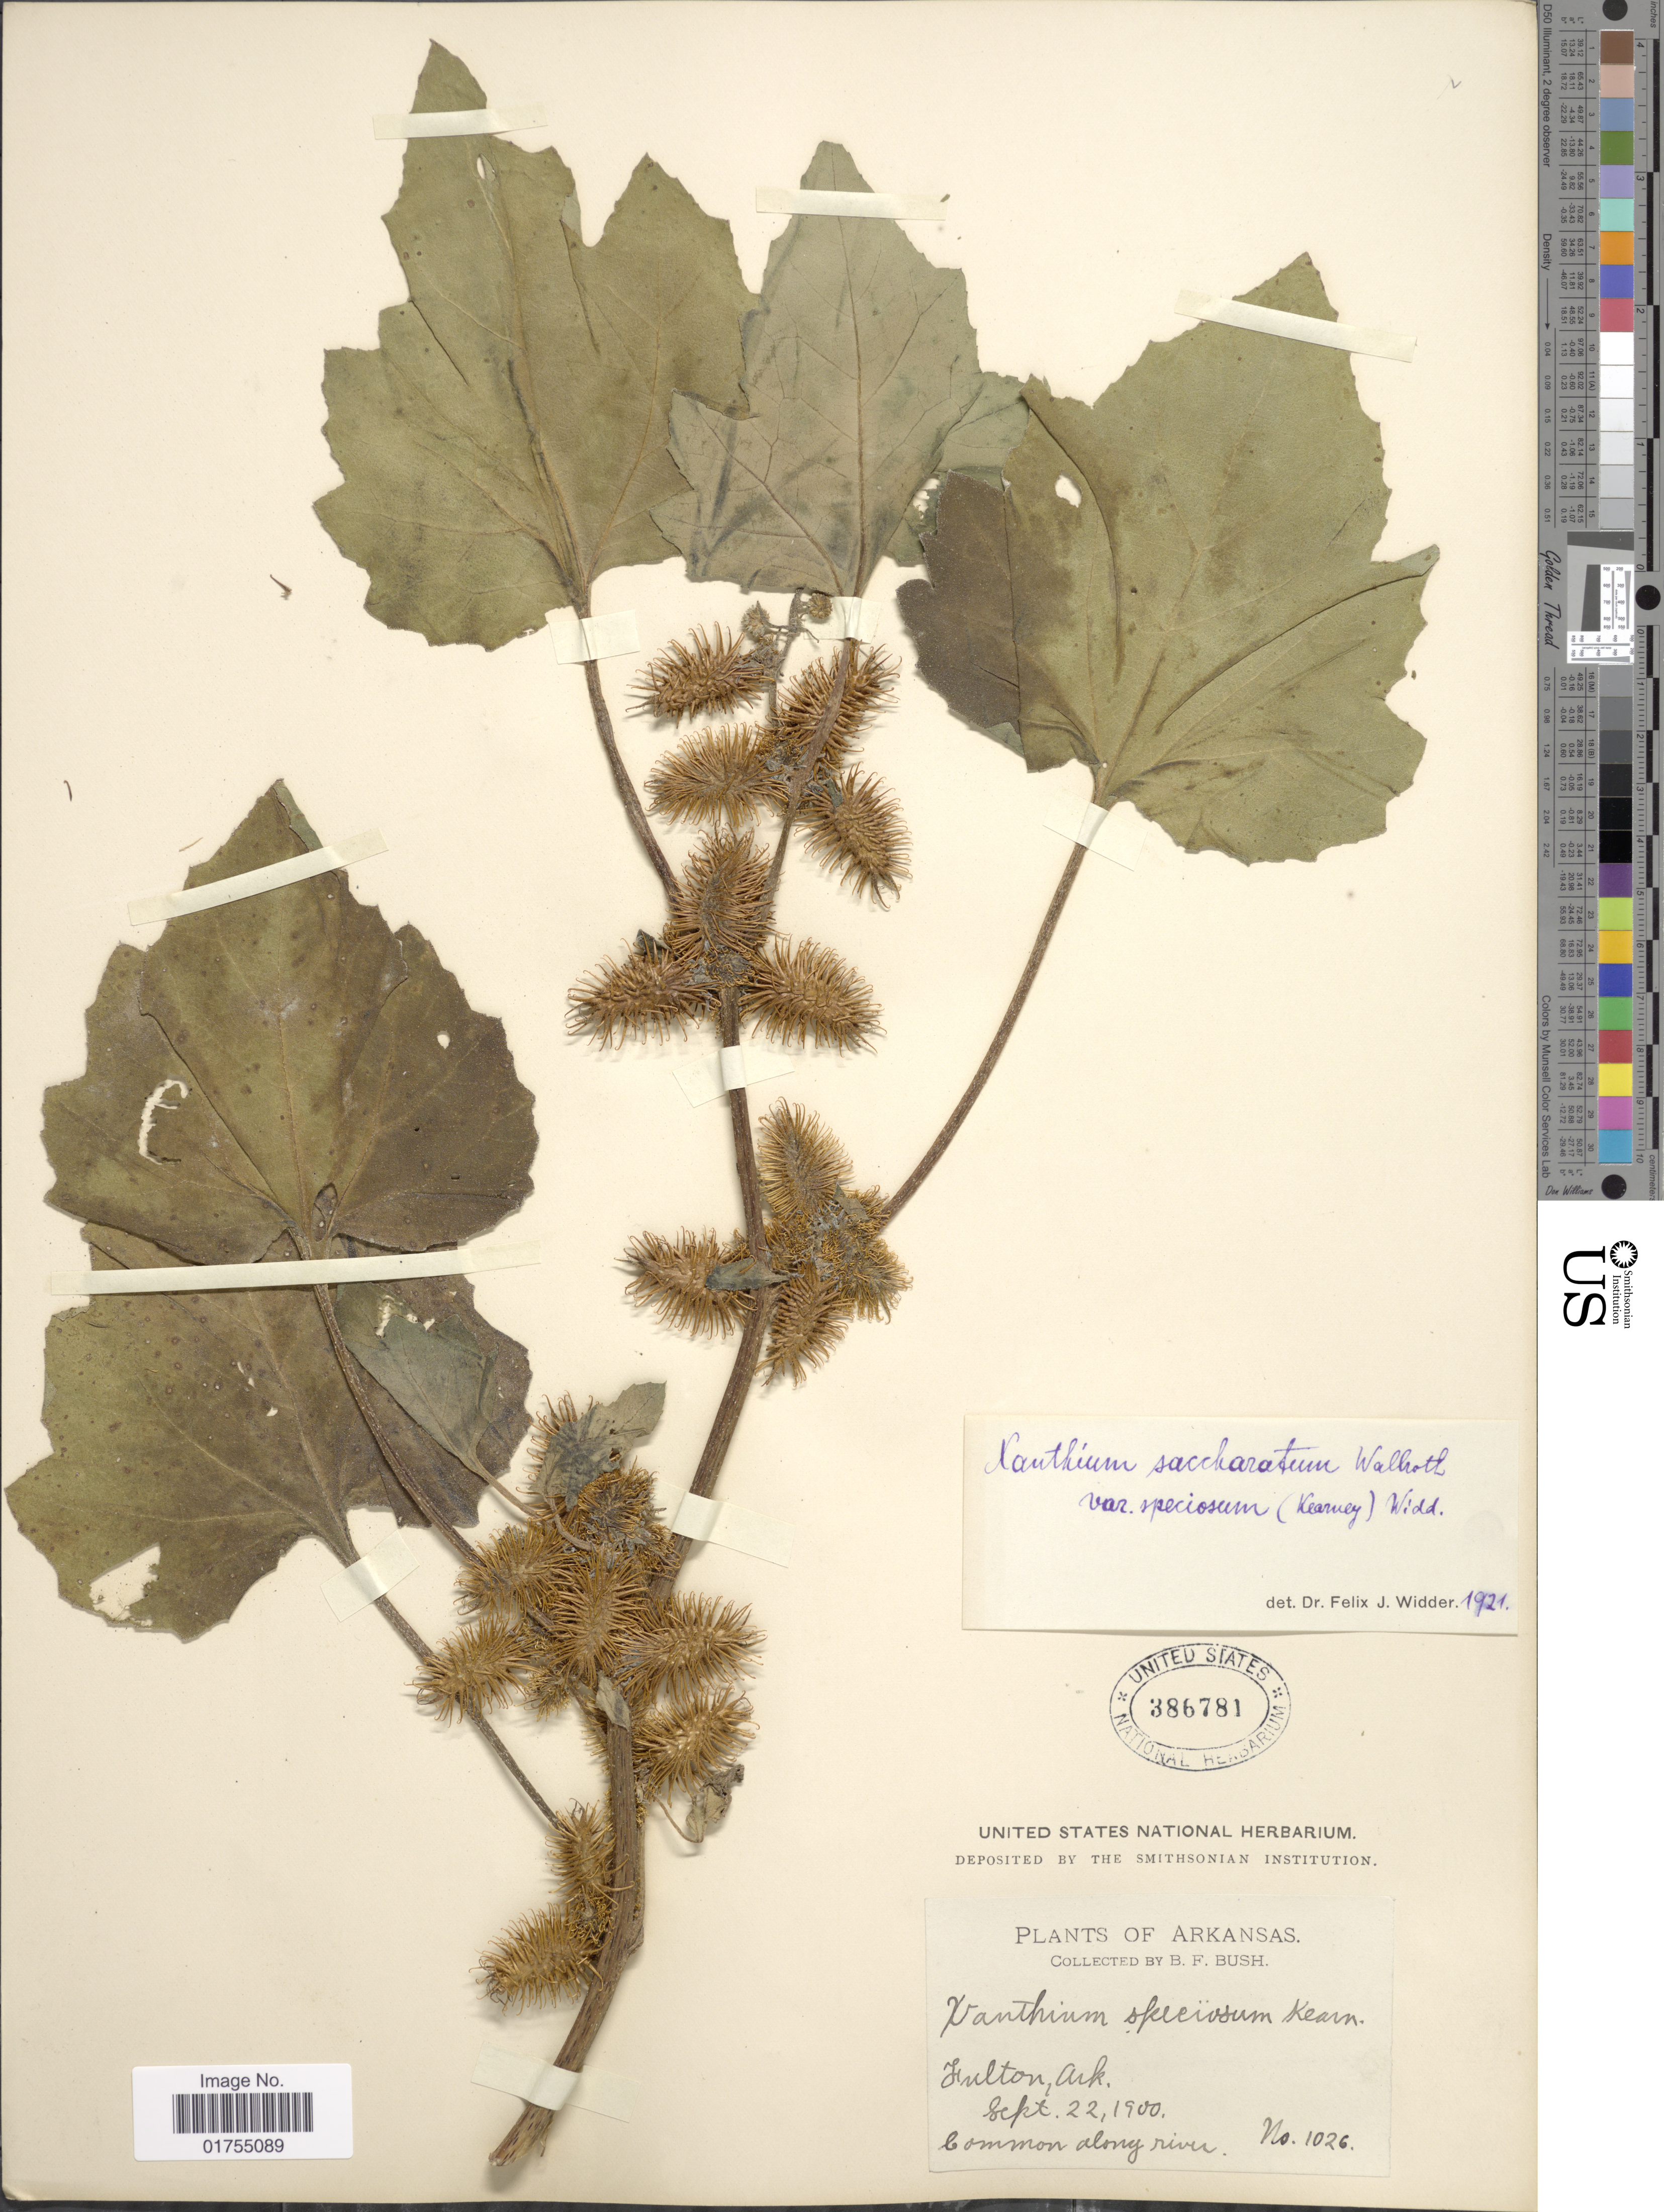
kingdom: Plantae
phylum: Tracheophyta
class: Magnoliopsida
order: Asterales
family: Asteraceae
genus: Xanthium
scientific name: Xanthium speciosum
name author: Kearney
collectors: B. F. Bush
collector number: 1026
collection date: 1900-09-22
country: United States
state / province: Arkansas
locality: Fulton, Ark.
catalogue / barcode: US 386781